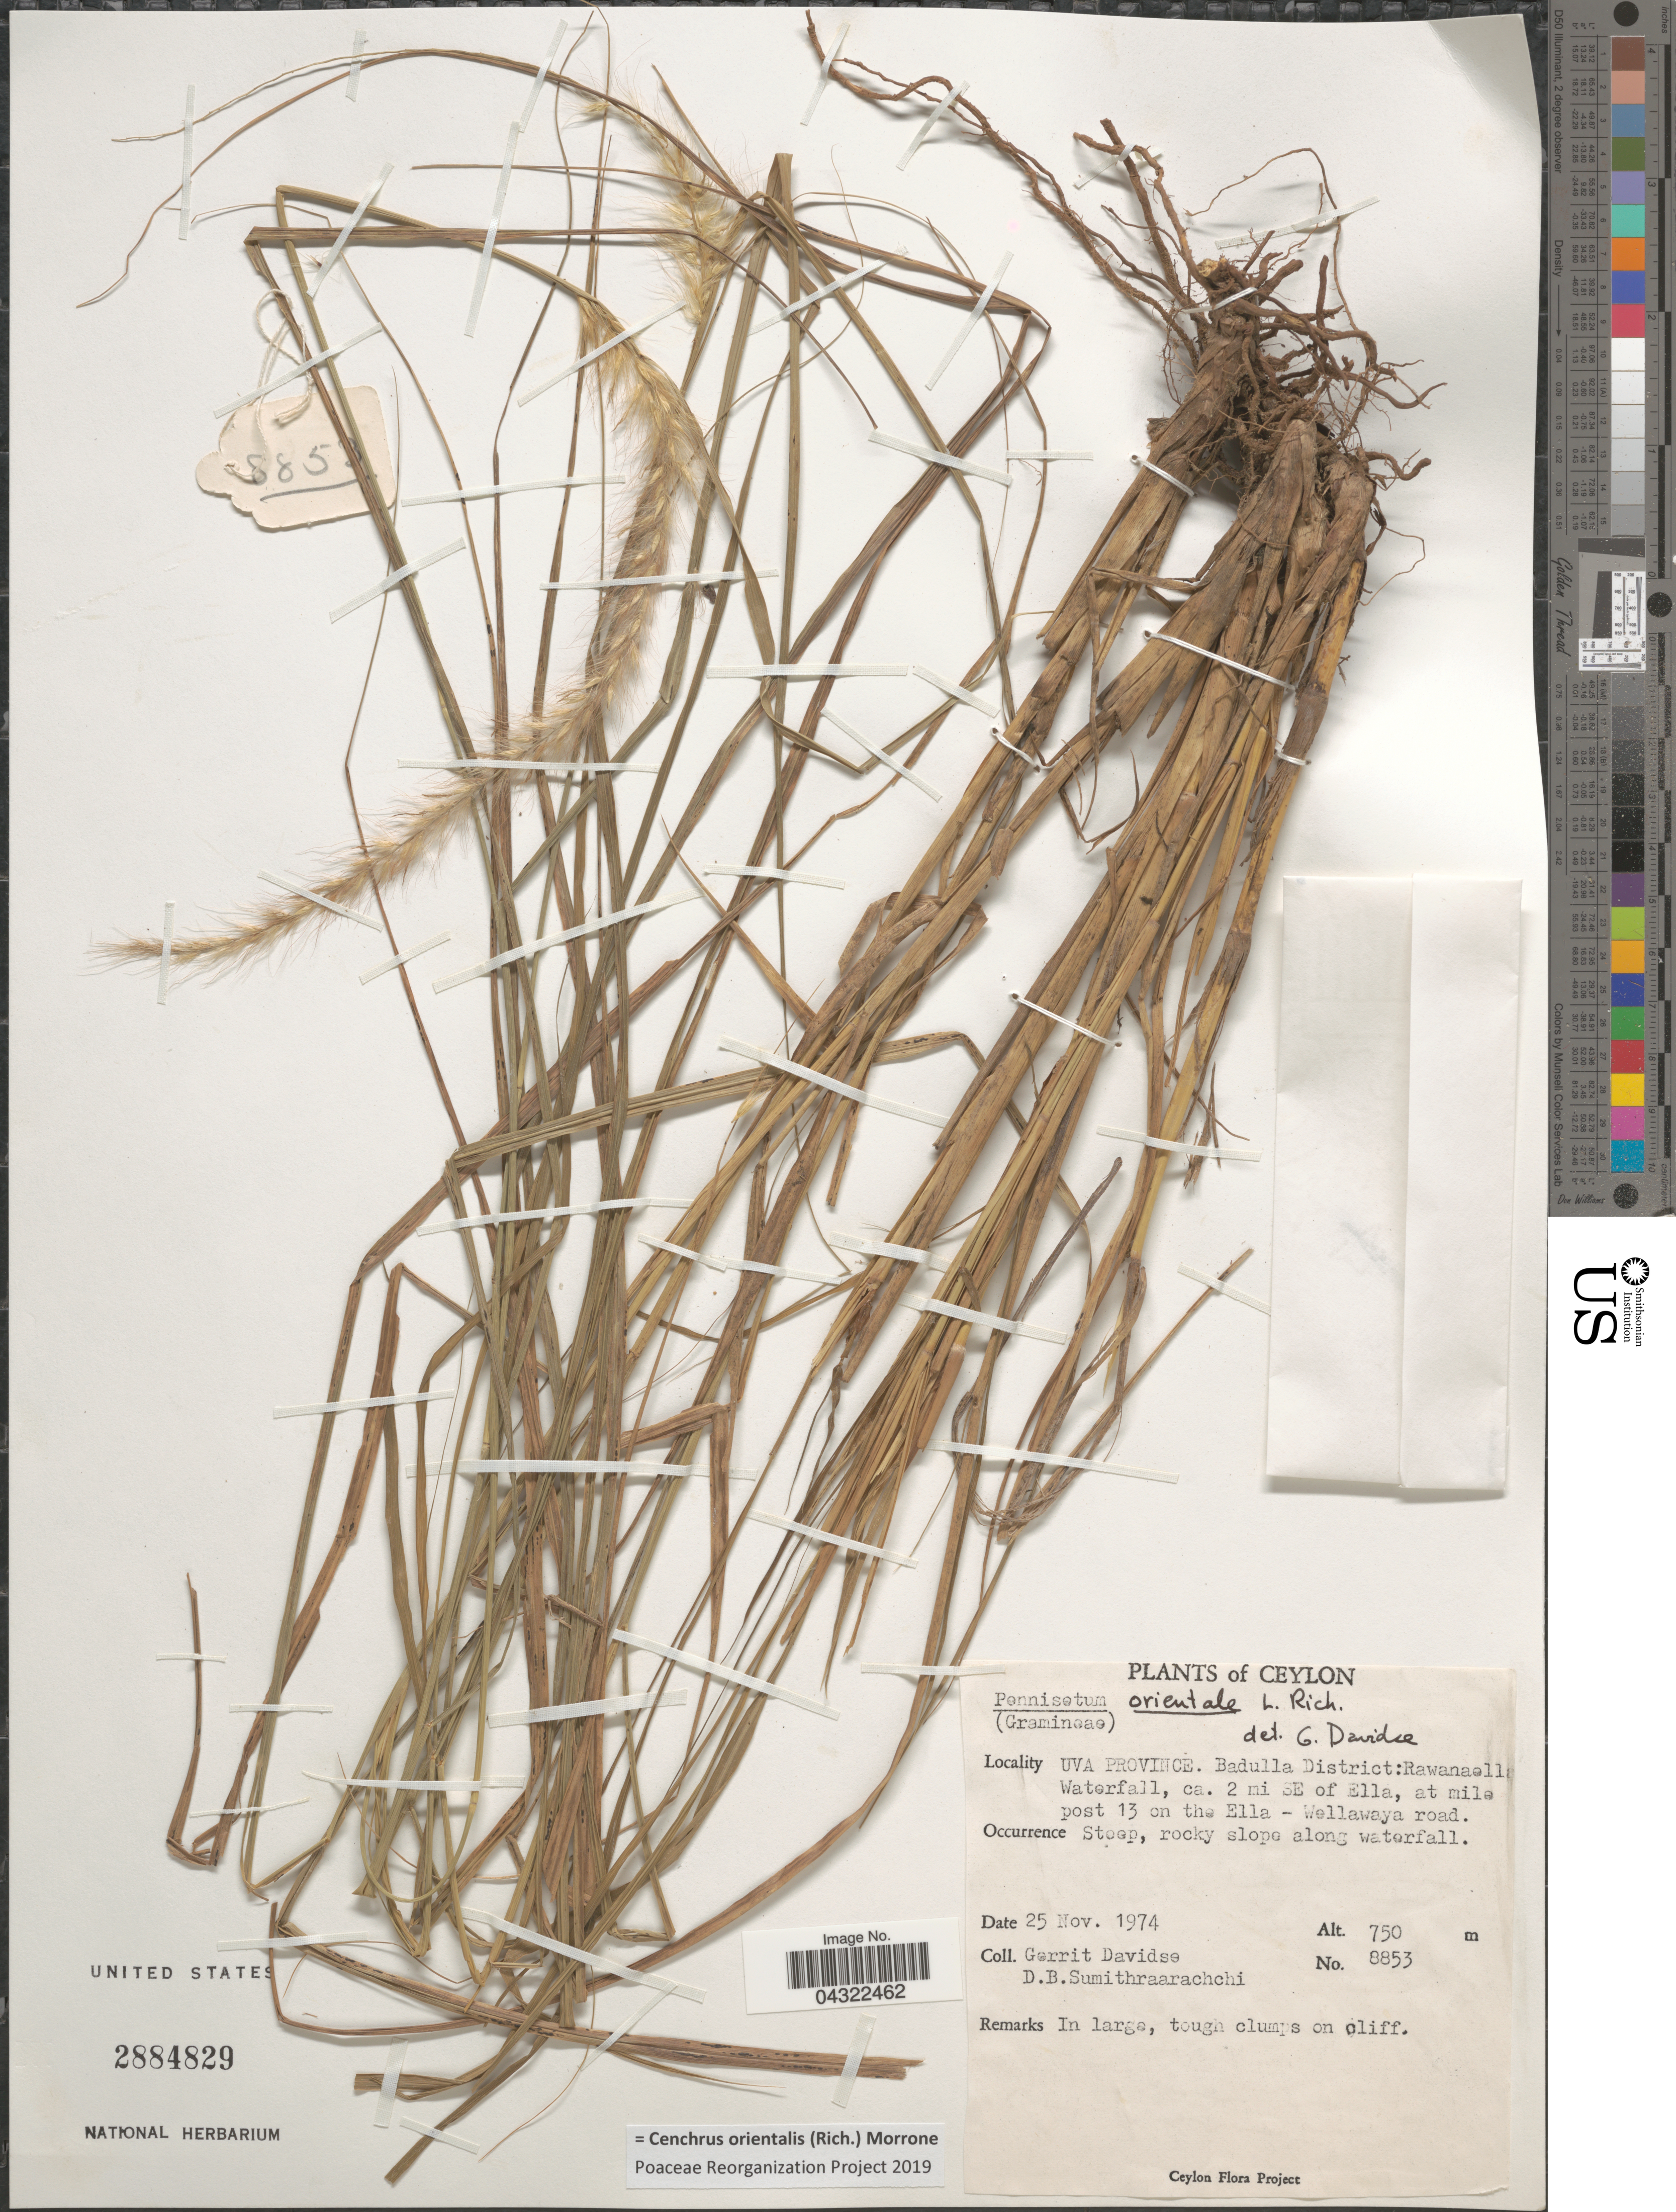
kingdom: Plantae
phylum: Tracheophyta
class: Liliopsida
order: Poales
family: Poaceae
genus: Cenchrus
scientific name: Cenchrus orientalis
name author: (Rich.) Morrone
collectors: G. Davidse & D. B. Sumithraarachchi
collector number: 8853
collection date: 1974-11-25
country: Sri Lanka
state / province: Uva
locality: Ceylon. Badulla District: Rawanaolla Waterfall, ca. 2 mi SE of Ella, at mile post 13 on the Ella - Wellawaya road.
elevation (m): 750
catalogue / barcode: US 2884829